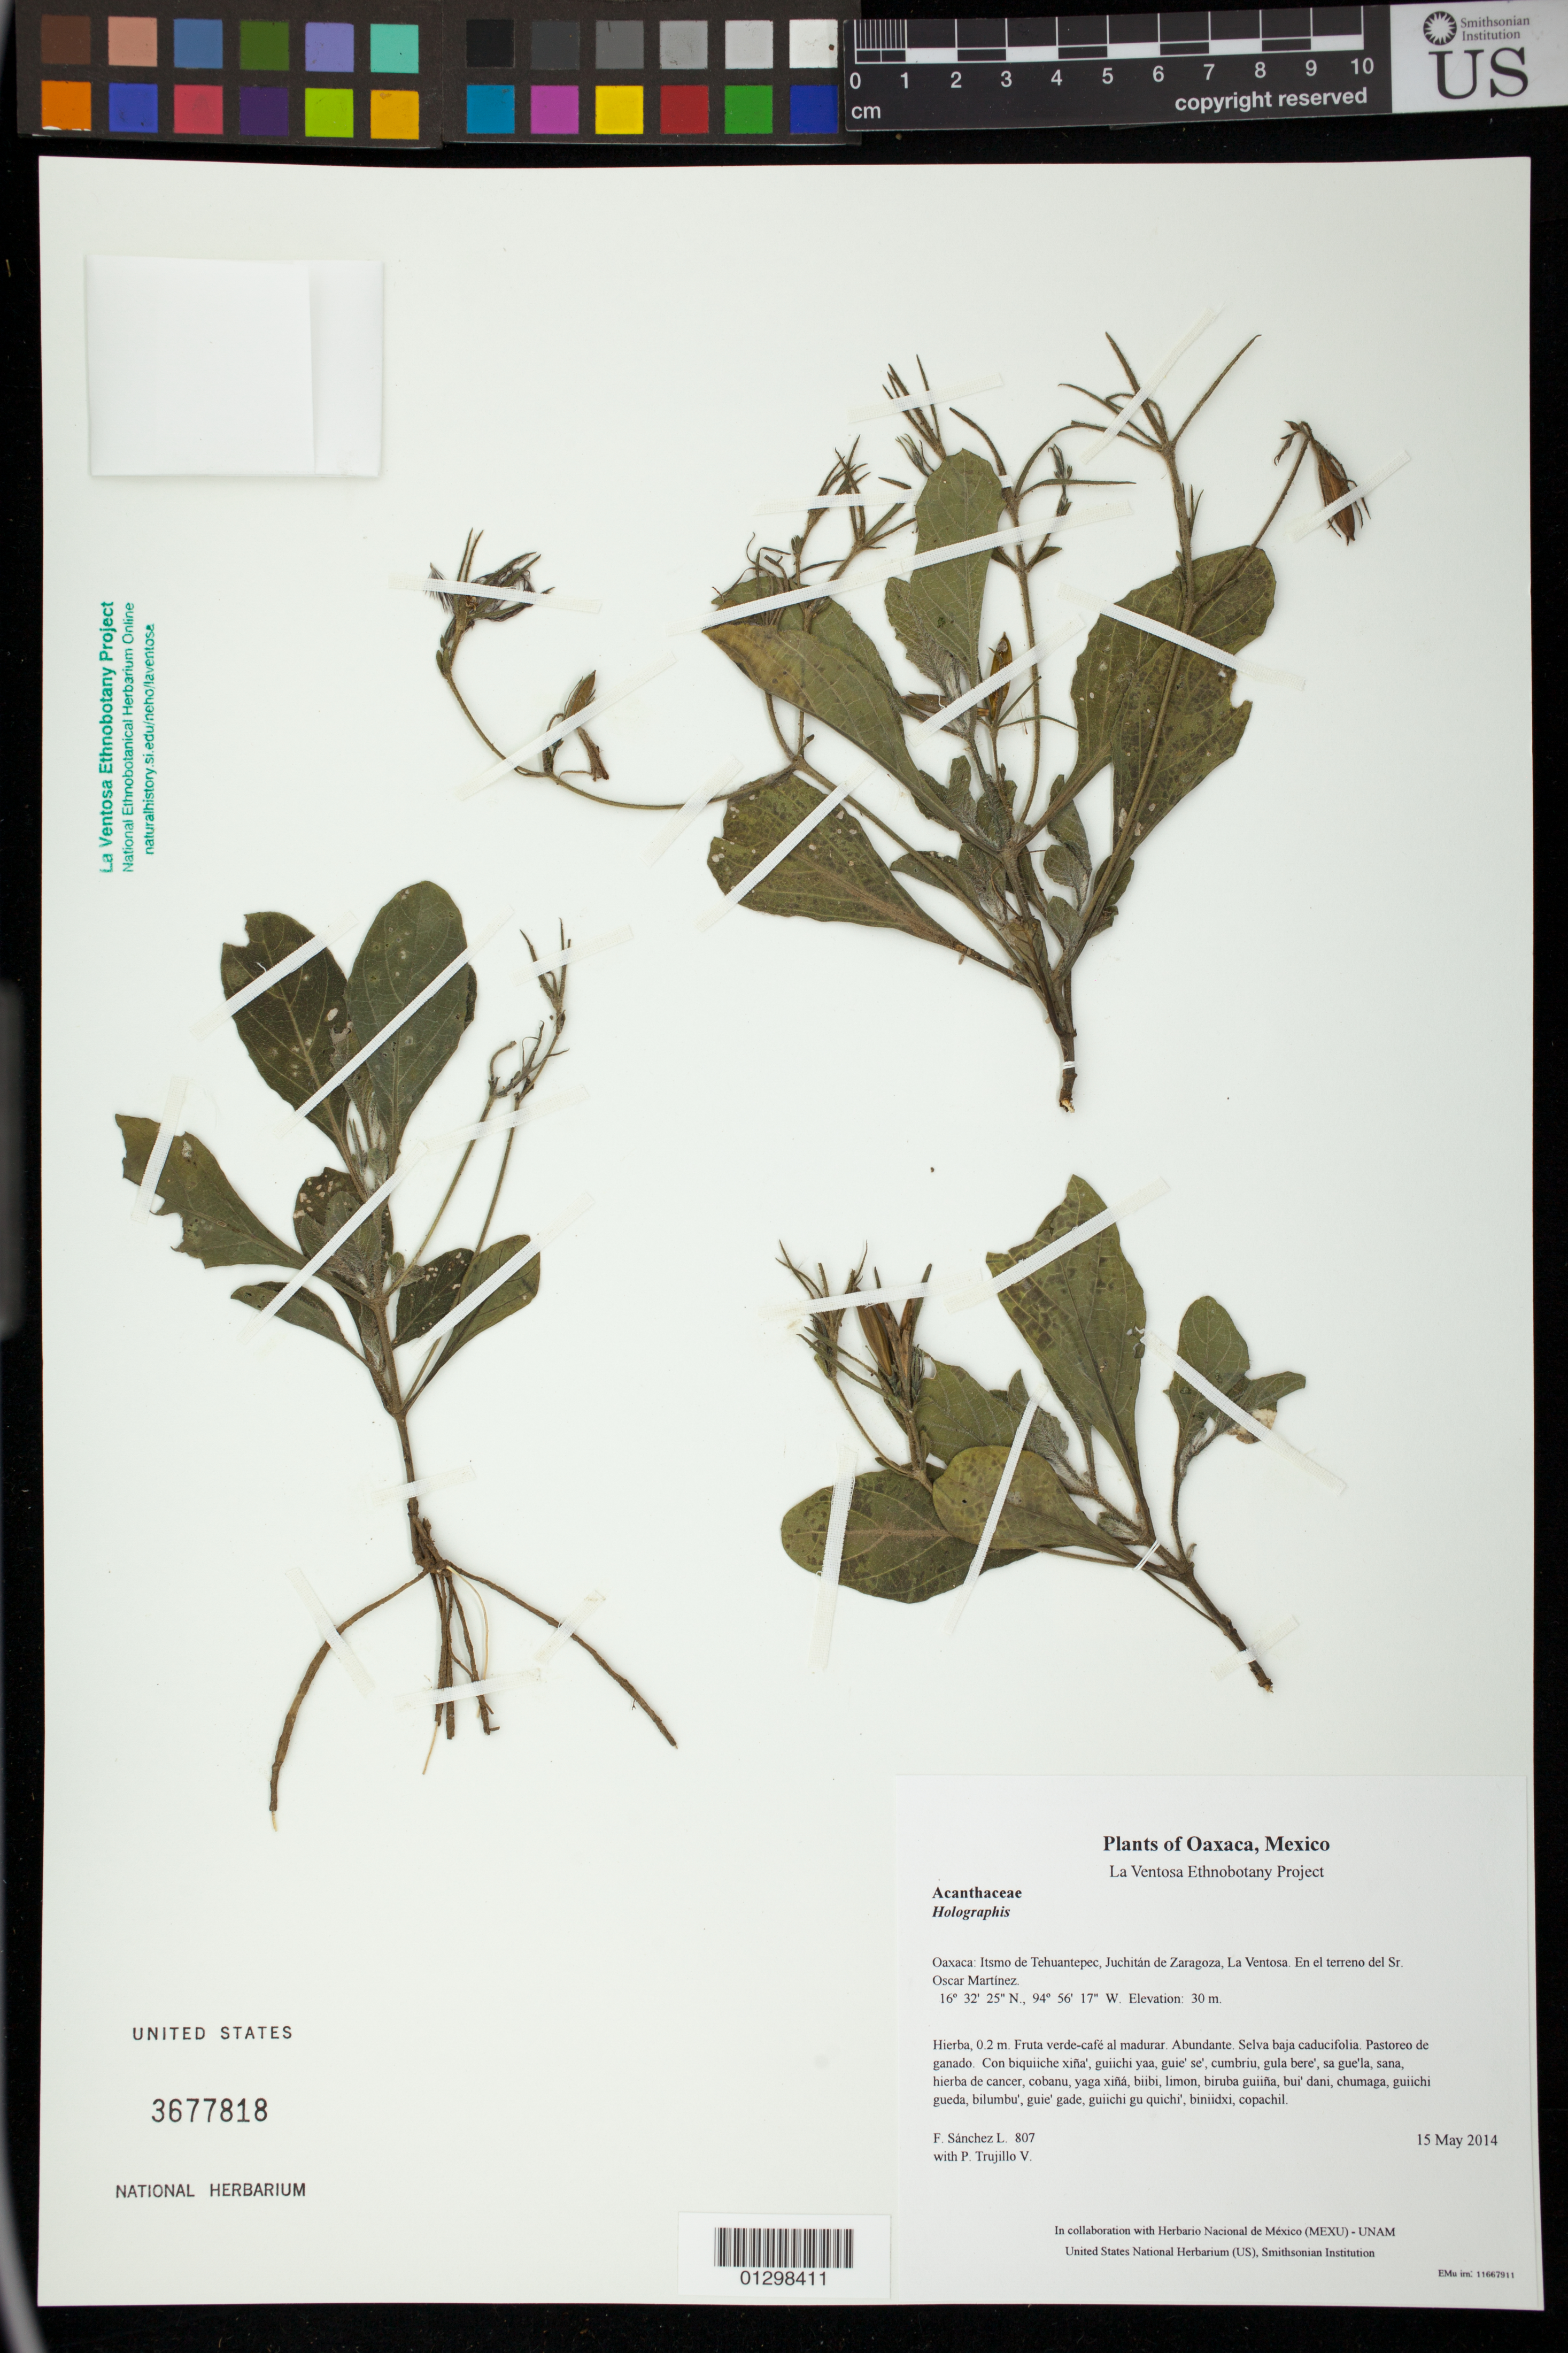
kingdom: Plantae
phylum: Tracheophyta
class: Magnoliopsida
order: Lamiales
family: Acanthaceae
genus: Ruellia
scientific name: Ruellia nudiflora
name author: (Engelm. & A. Gray) Urb.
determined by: Velasco G., Kenia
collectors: F. Sánchez L. & P. Trujillo V.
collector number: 807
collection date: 2014-05-15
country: Mexico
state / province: Oaxaca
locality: Itsmo de Tehuantepec, Juchitán de Zaragoza, La Ventosa. En el terreno del Sr. Oscar Martínez.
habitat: Selva baja caducifolia. Pastoreo de ganado.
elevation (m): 30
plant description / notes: MEXU, SERO, US; Guixi bandaga. 0.2 m. Cuaananaxhi naga'-nagulla ni namuu . Stale.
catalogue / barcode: US 3677818